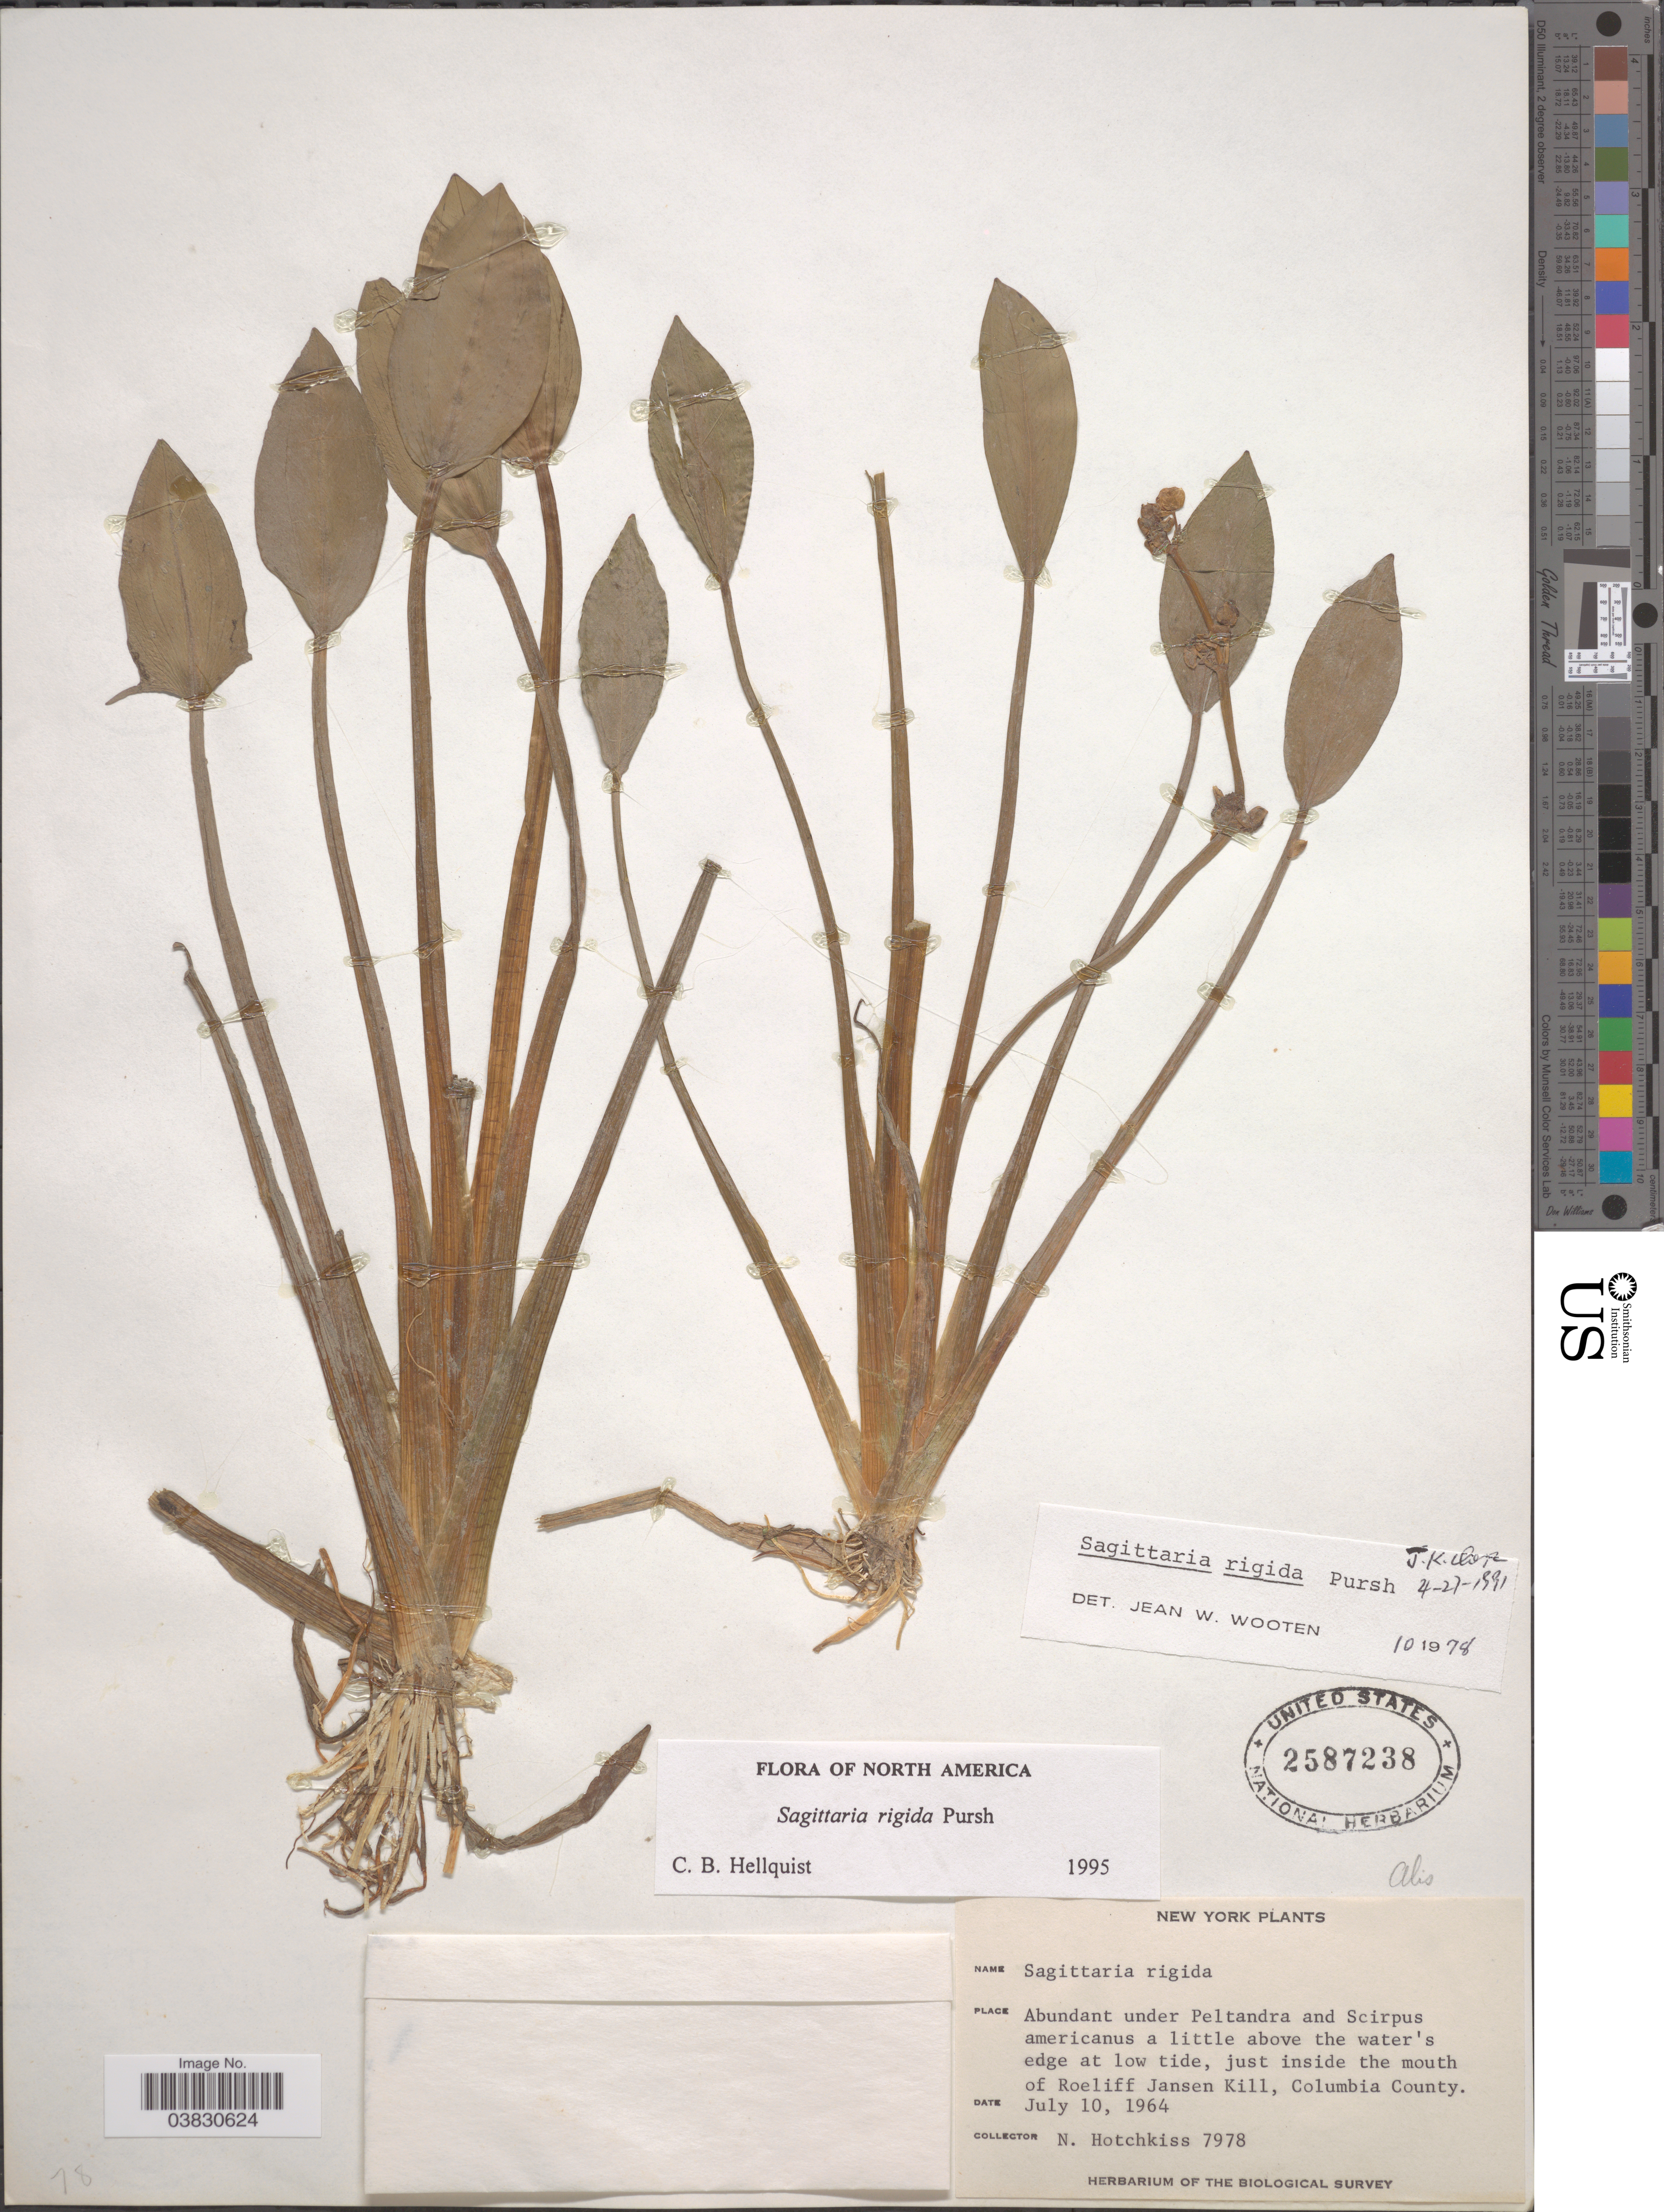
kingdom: Plantae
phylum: Tracheophyta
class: Liliopsida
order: Alismatales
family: Alismataceae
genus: Sagittaria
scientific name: Sagittaria rigida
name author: Pursh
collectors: N. Hotchkiss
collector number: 7978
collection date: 1964-07-10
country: United States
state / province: New York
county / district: Columbia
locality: A little above the water's edge at low tide, just inside the mouth of Roeliff Jansen Kill, Columbia County.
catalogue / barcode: US 2587238